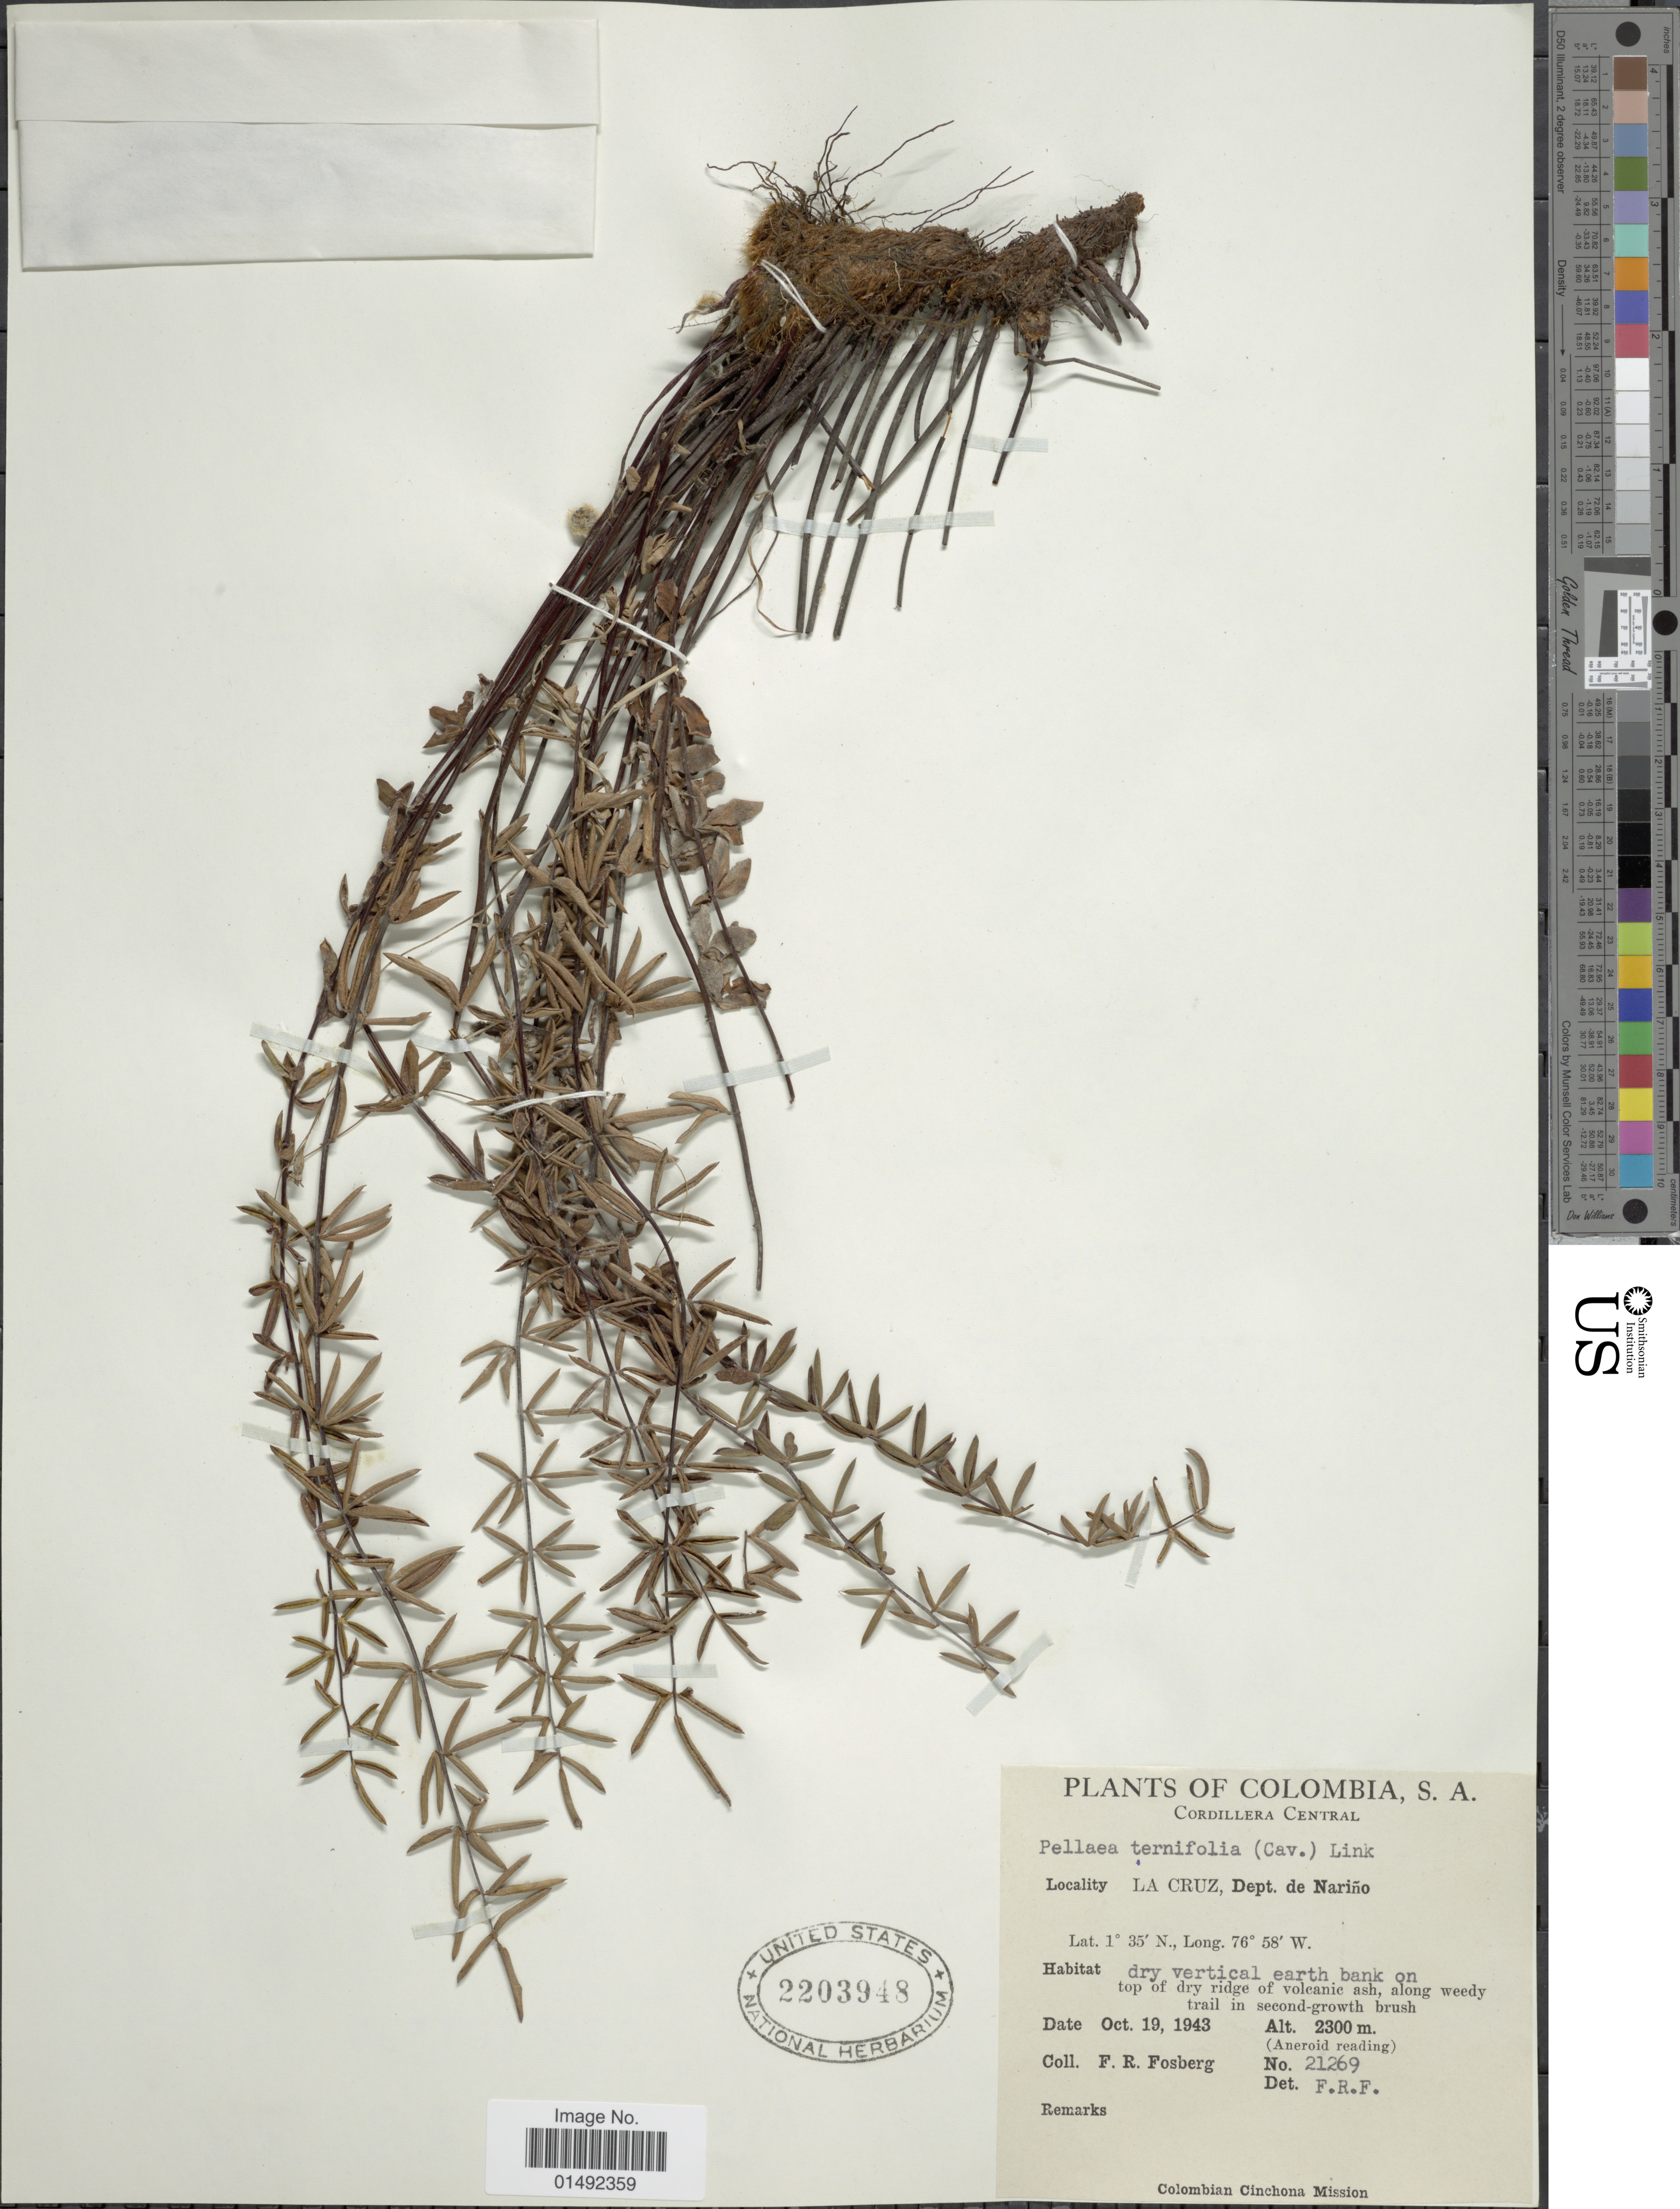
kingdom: Plantae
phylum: Tracheophyta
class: Polypodiopsida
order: Polypodiales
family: Pteridaceae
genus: Pellaea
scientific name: Pellaea ternifolia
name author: (Cav.) Link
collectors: F. R. Fosberg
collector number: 21269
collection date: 1943-10-19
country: Colombia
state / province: Nariño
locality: Cordillera Central, La Cruz, Dept de Nariño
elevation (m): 2300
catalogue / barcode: US 2203948